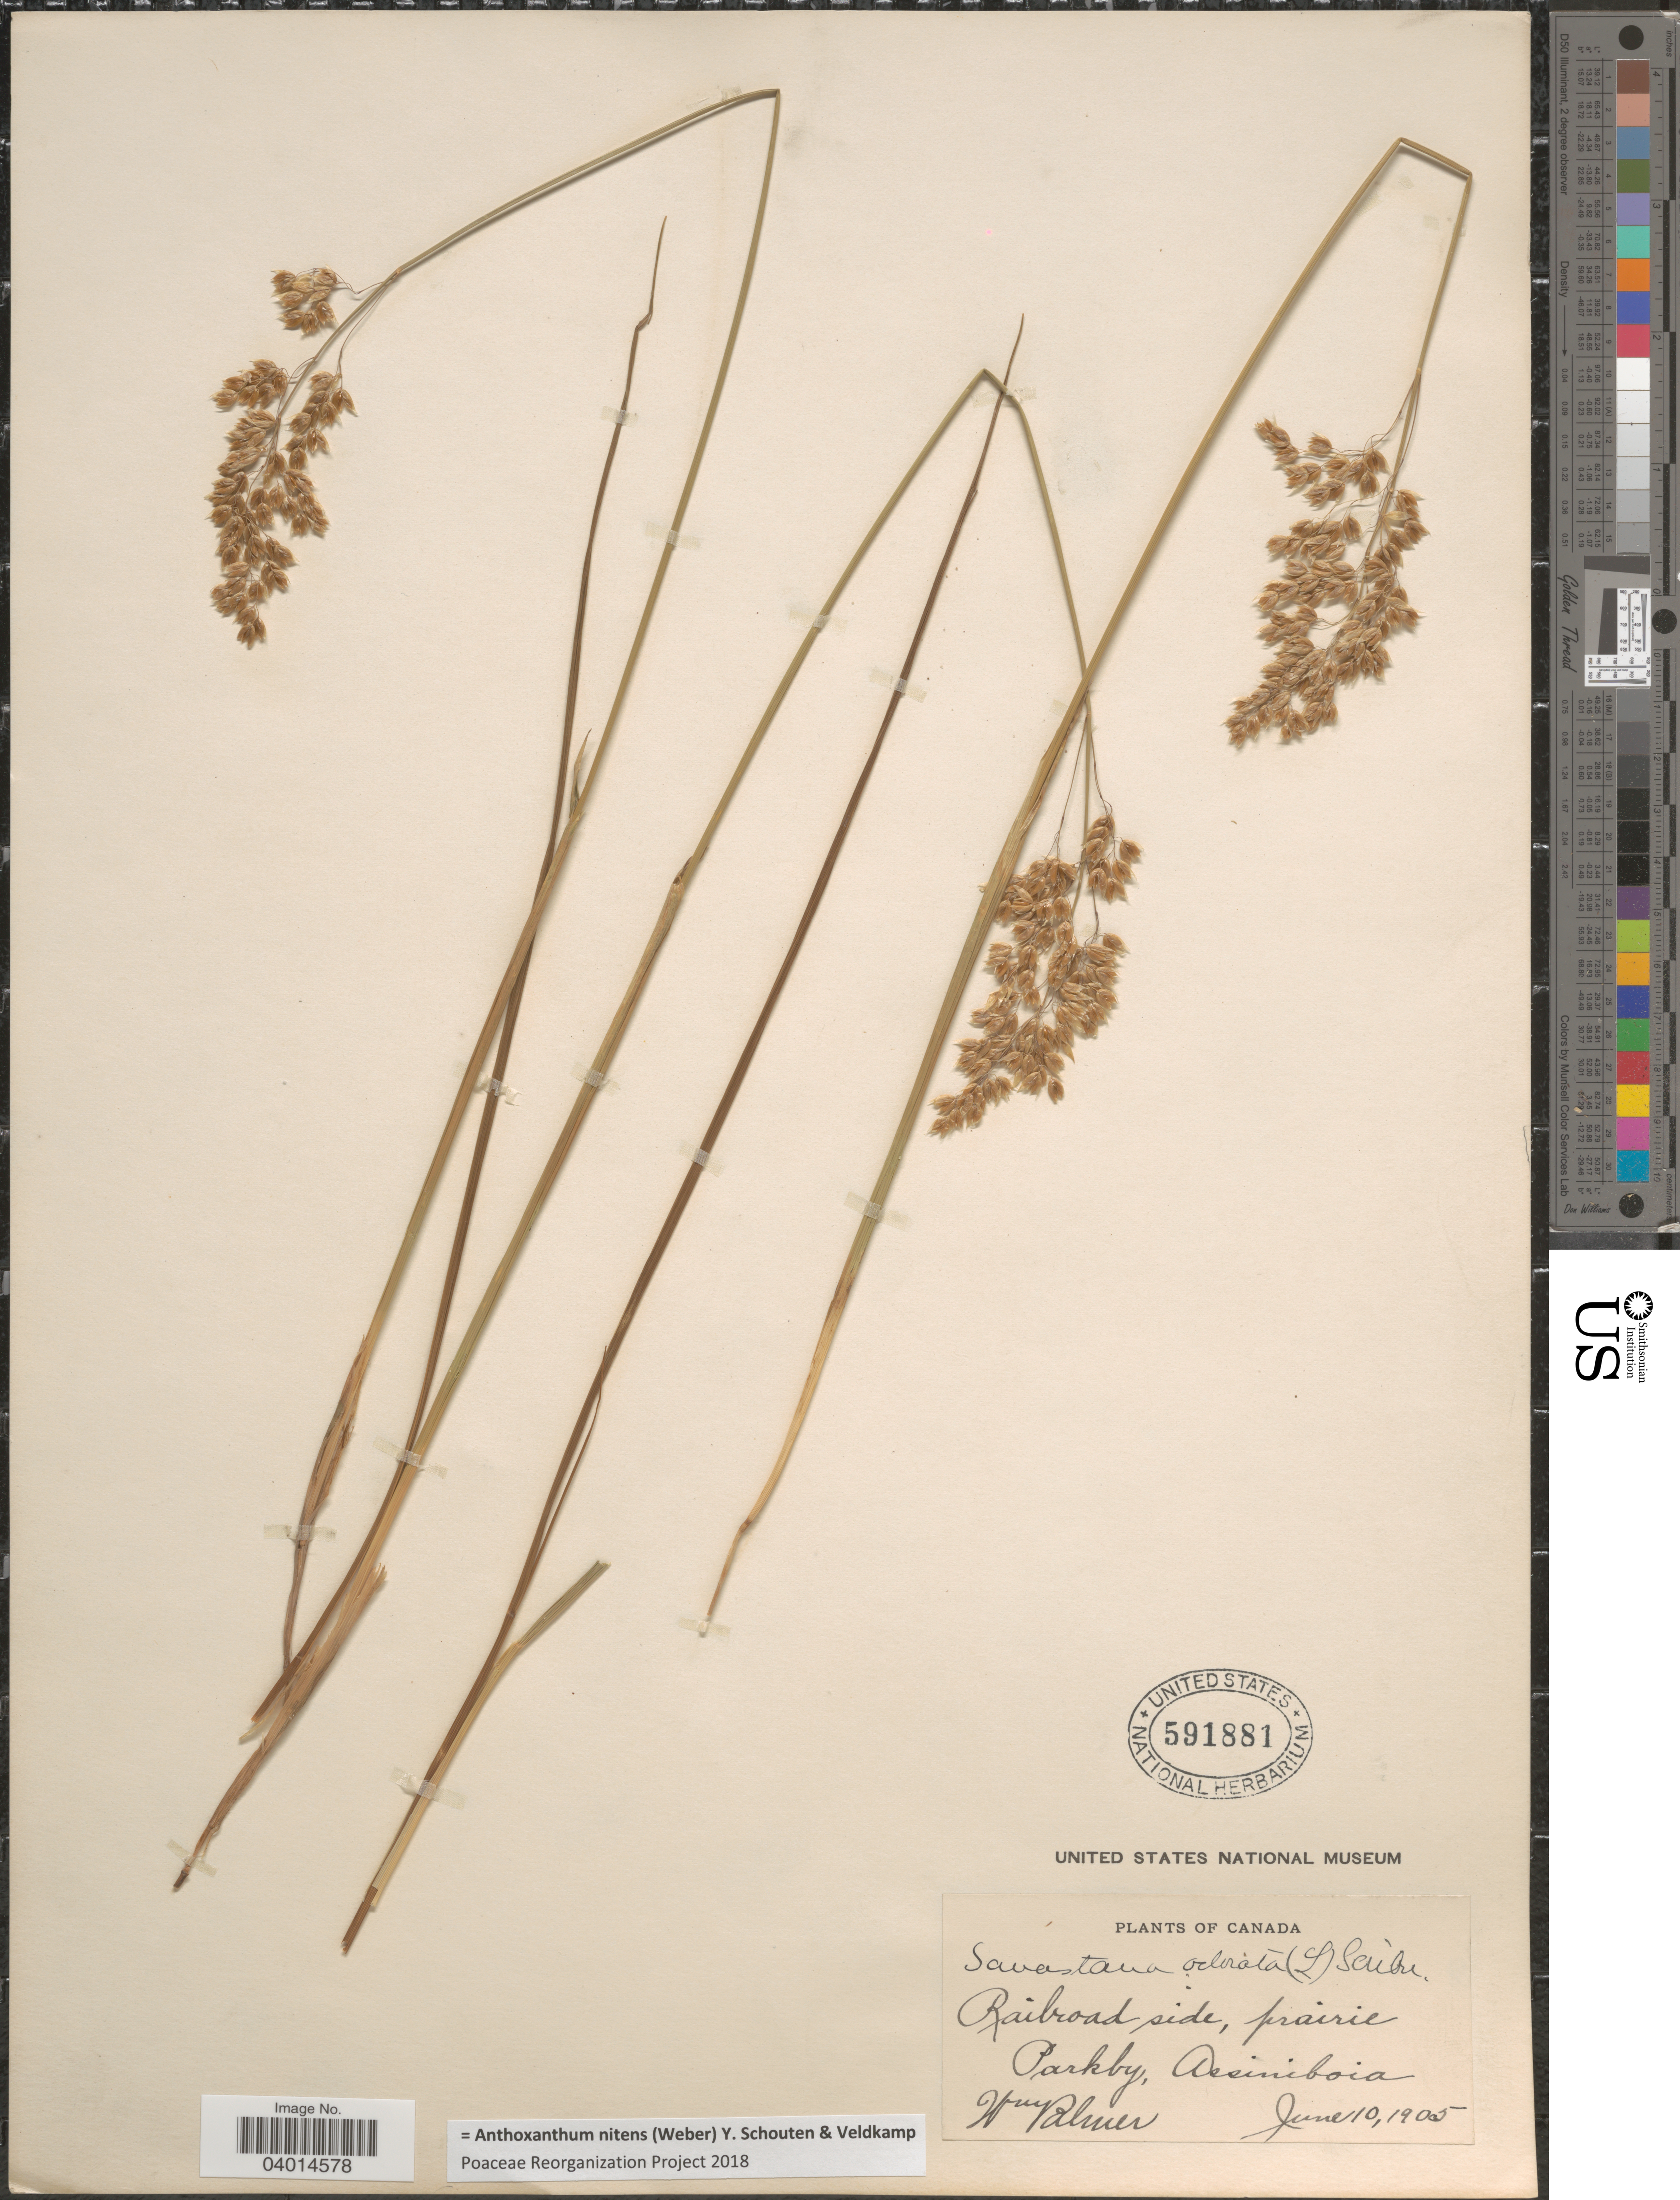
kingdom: Plantae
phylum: Tracheophyta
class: Liliopsida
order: Poales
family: Poaceae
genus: Anthoxanthum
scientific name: Anthoxanthum nitens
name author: (G.H. Weber) R.T.A. Schouten & Veldkamp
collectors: W. Blum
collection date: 1905-06-10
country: Canada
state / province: Northwest Territories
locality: Railroad side, prairie Parkby, Assiniboia.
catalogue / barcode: US 591881